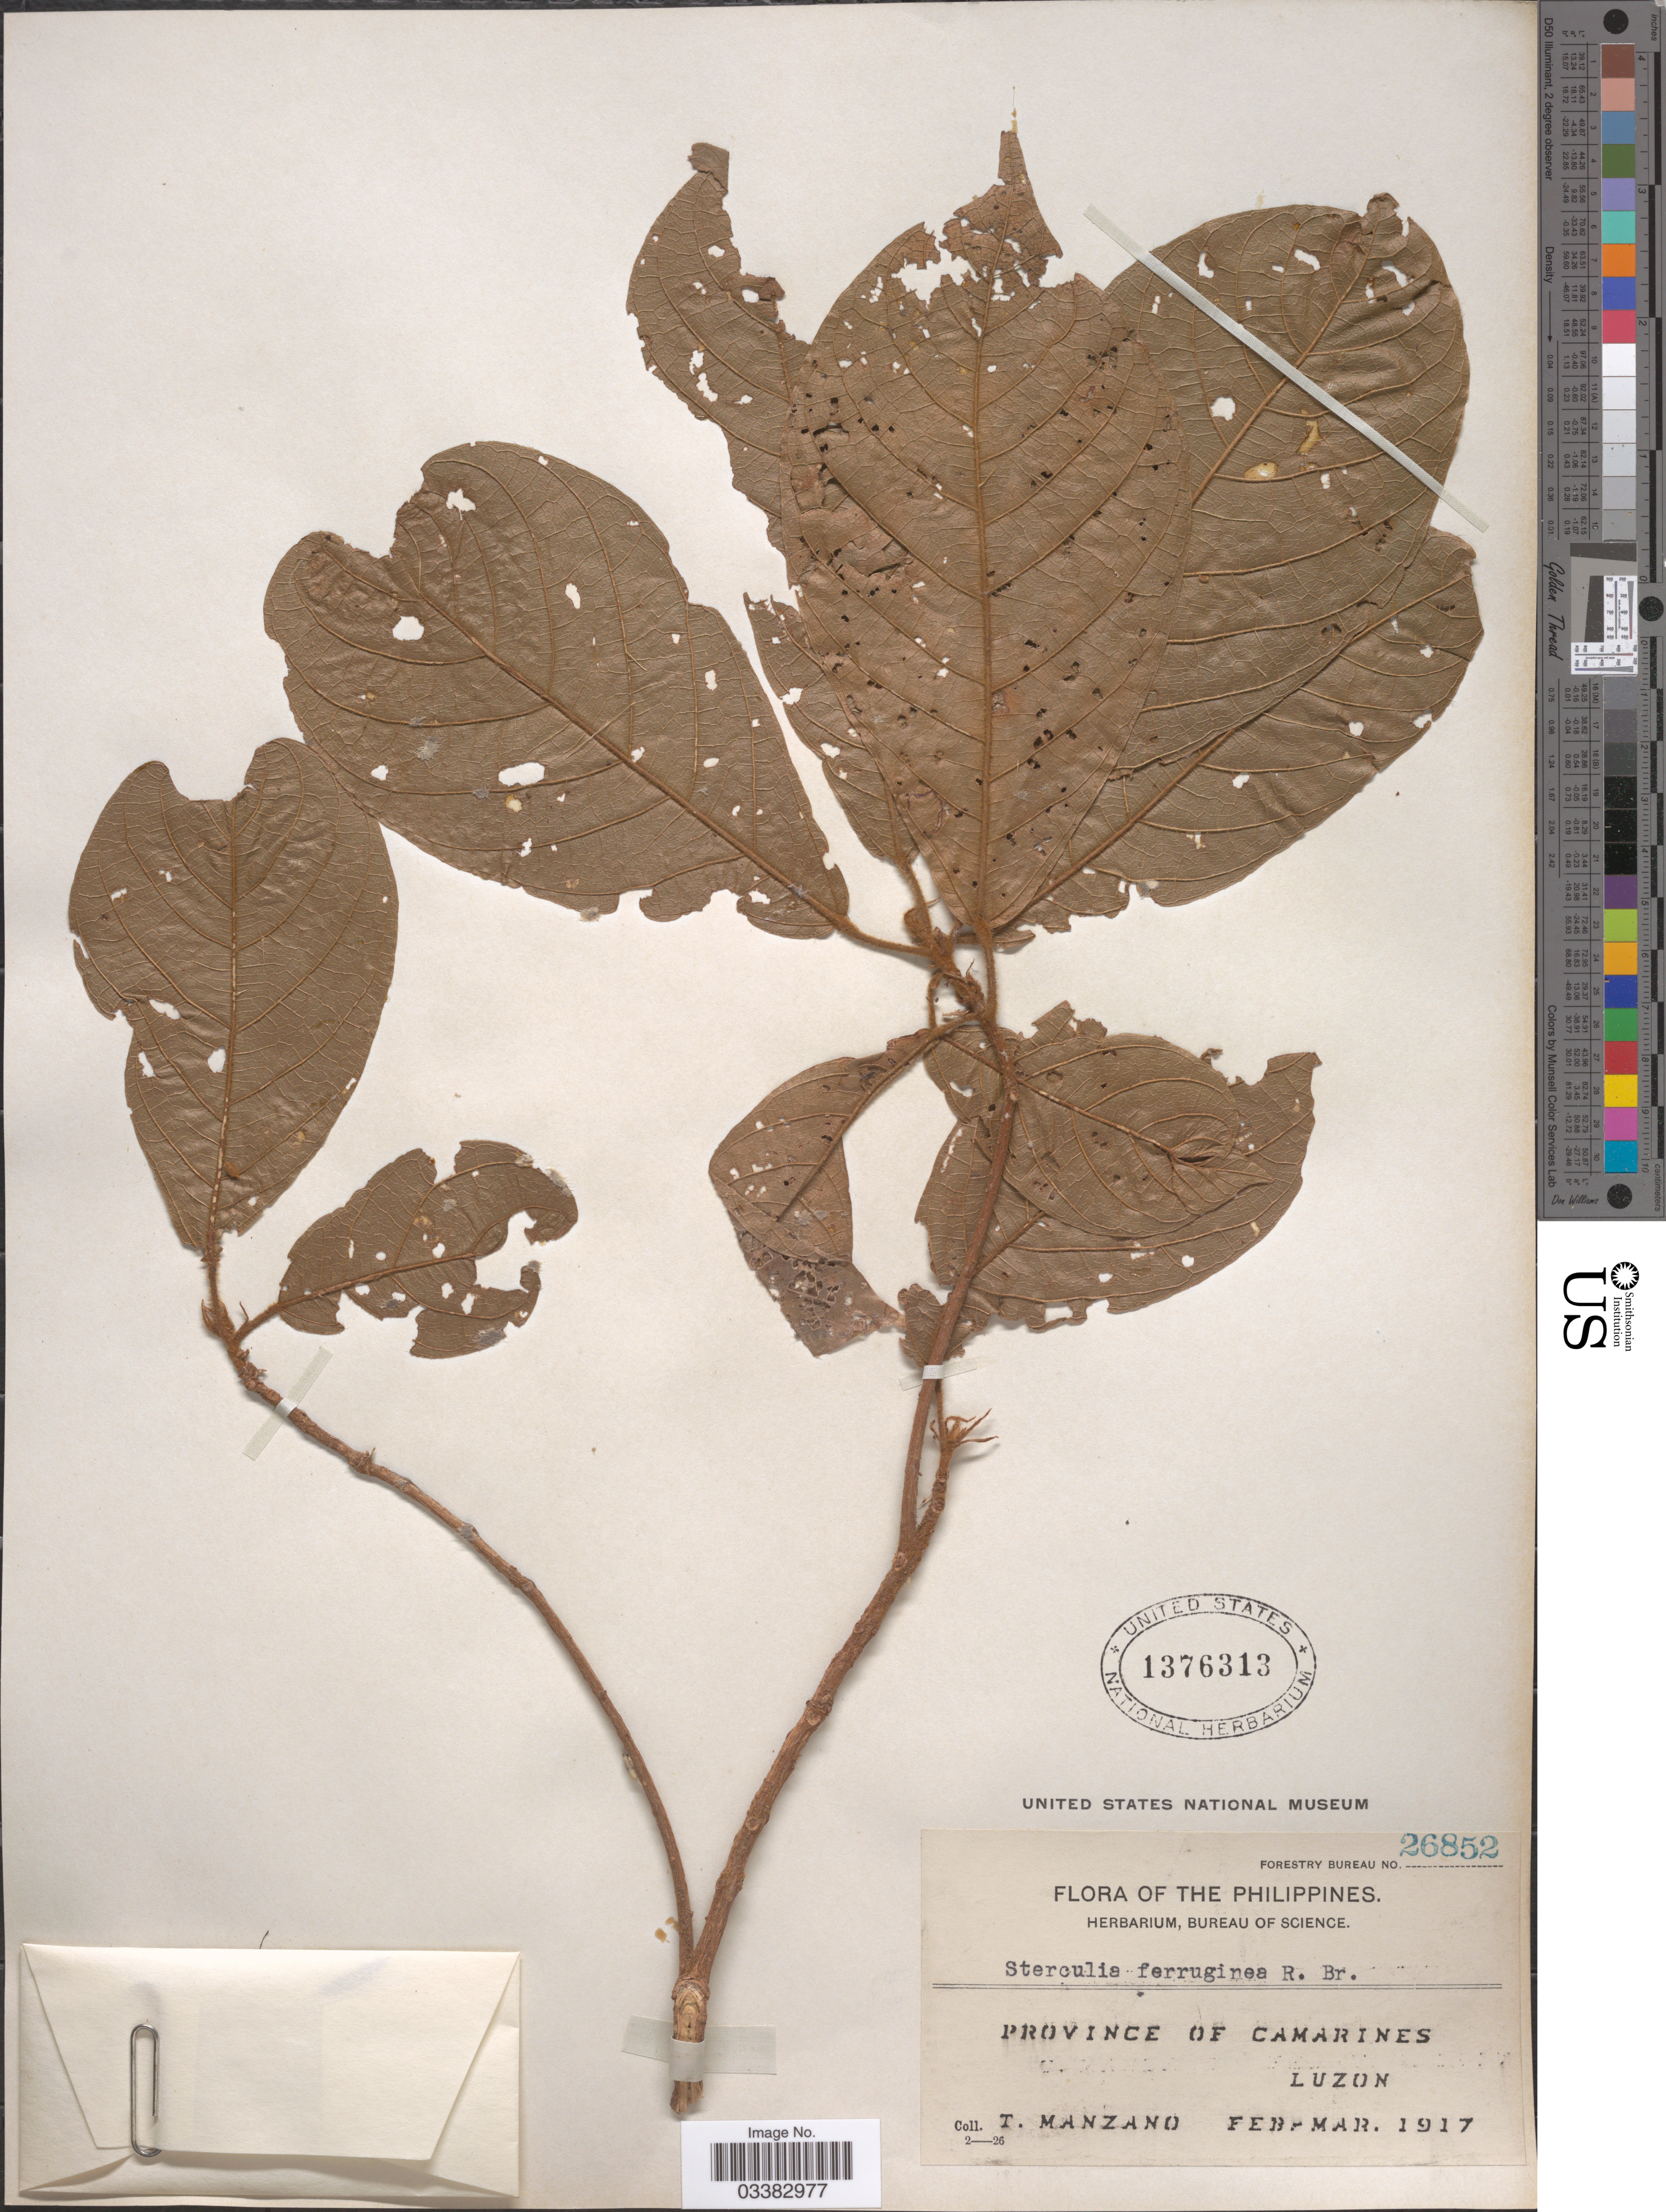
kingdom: Plantae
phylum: Tracheophyta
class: Magnoliopsida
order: Malvales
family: Malvaceae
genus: Sterculia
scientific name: Sterculia ferruginea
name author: R. Br.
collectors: T. Manzano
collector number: Forestry Bureau 26852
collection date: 1917-02/1917-03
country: Philippines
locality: Province of Camarines, Luzon.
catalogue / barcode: US 1376313